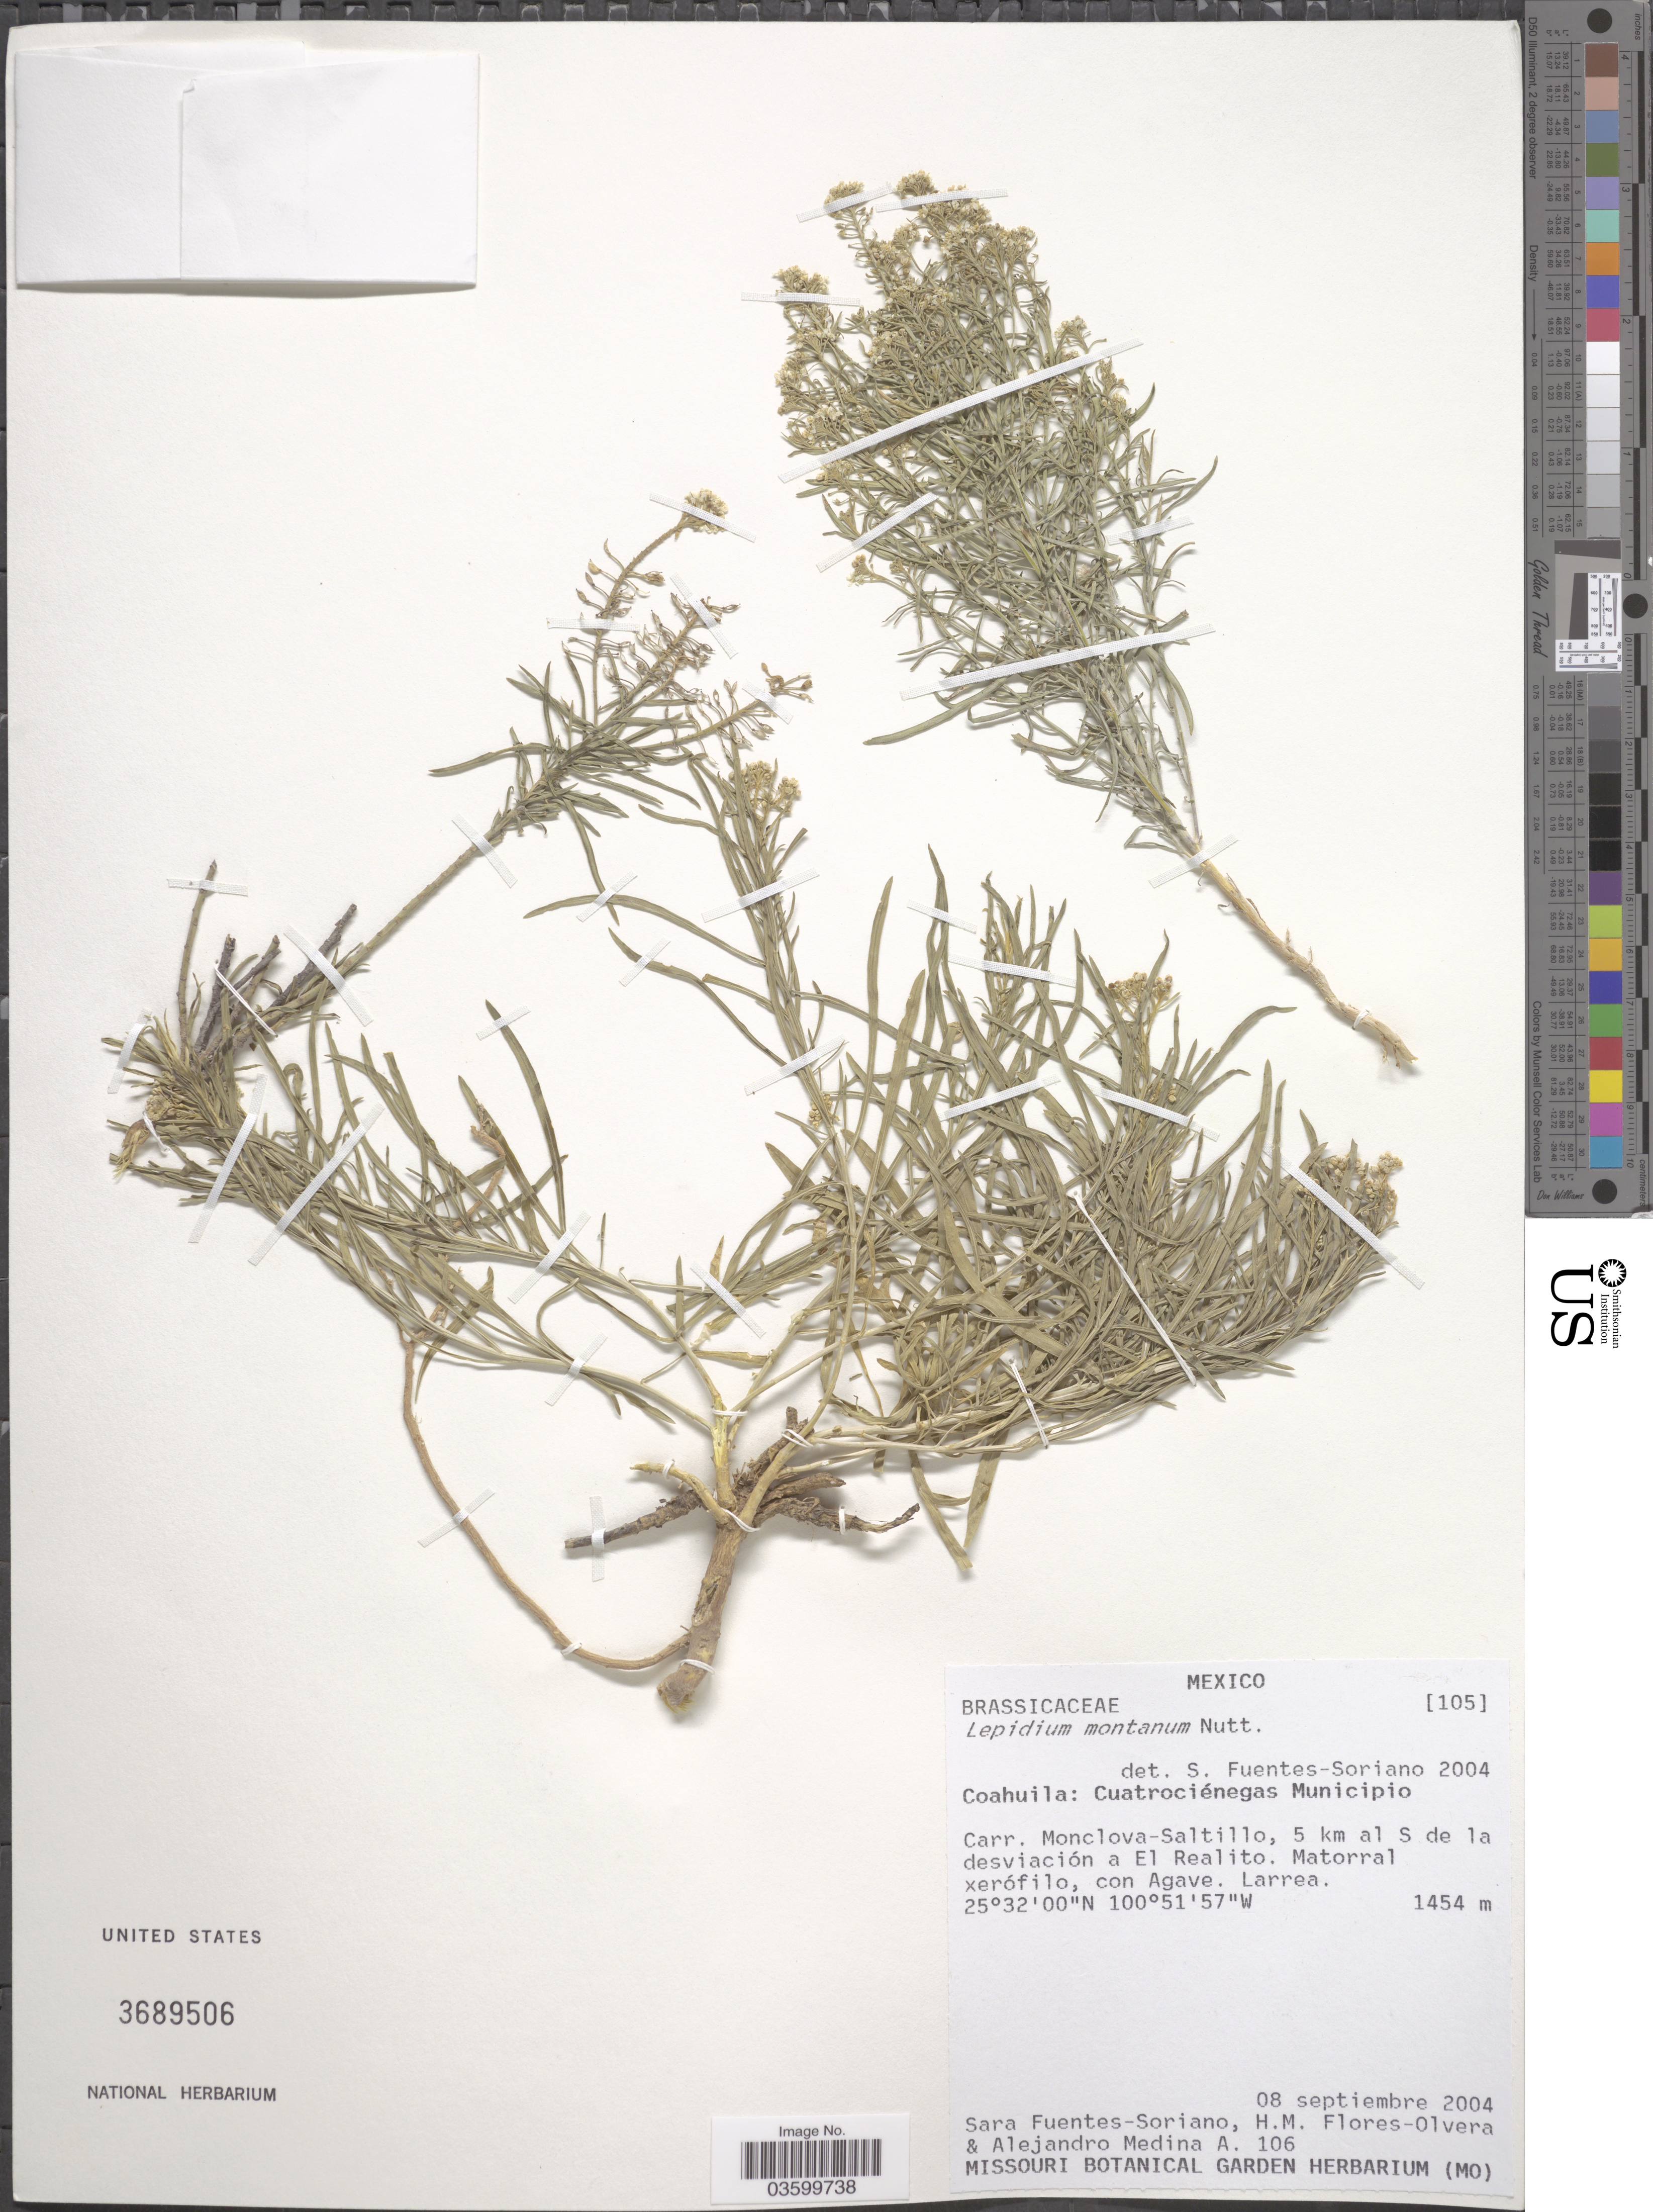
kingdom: Plantae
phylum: Tracheophyta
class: Magnoliopsida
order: Brassicales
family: Brassicaceae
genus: Lepidium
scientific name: Lepidium montanum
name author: Nutt.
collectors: S. Fuentes Soriano, H. Flores Olvera & A. Medina A.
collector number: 106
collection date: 2004-09-08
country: Mexico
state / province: Coahuila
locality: Cuatrociénegas Municipio. Carr. Monclova-Saltillo, 5 km al S de la desviación a El Realito.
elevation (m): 1454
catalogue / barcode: US 3689506